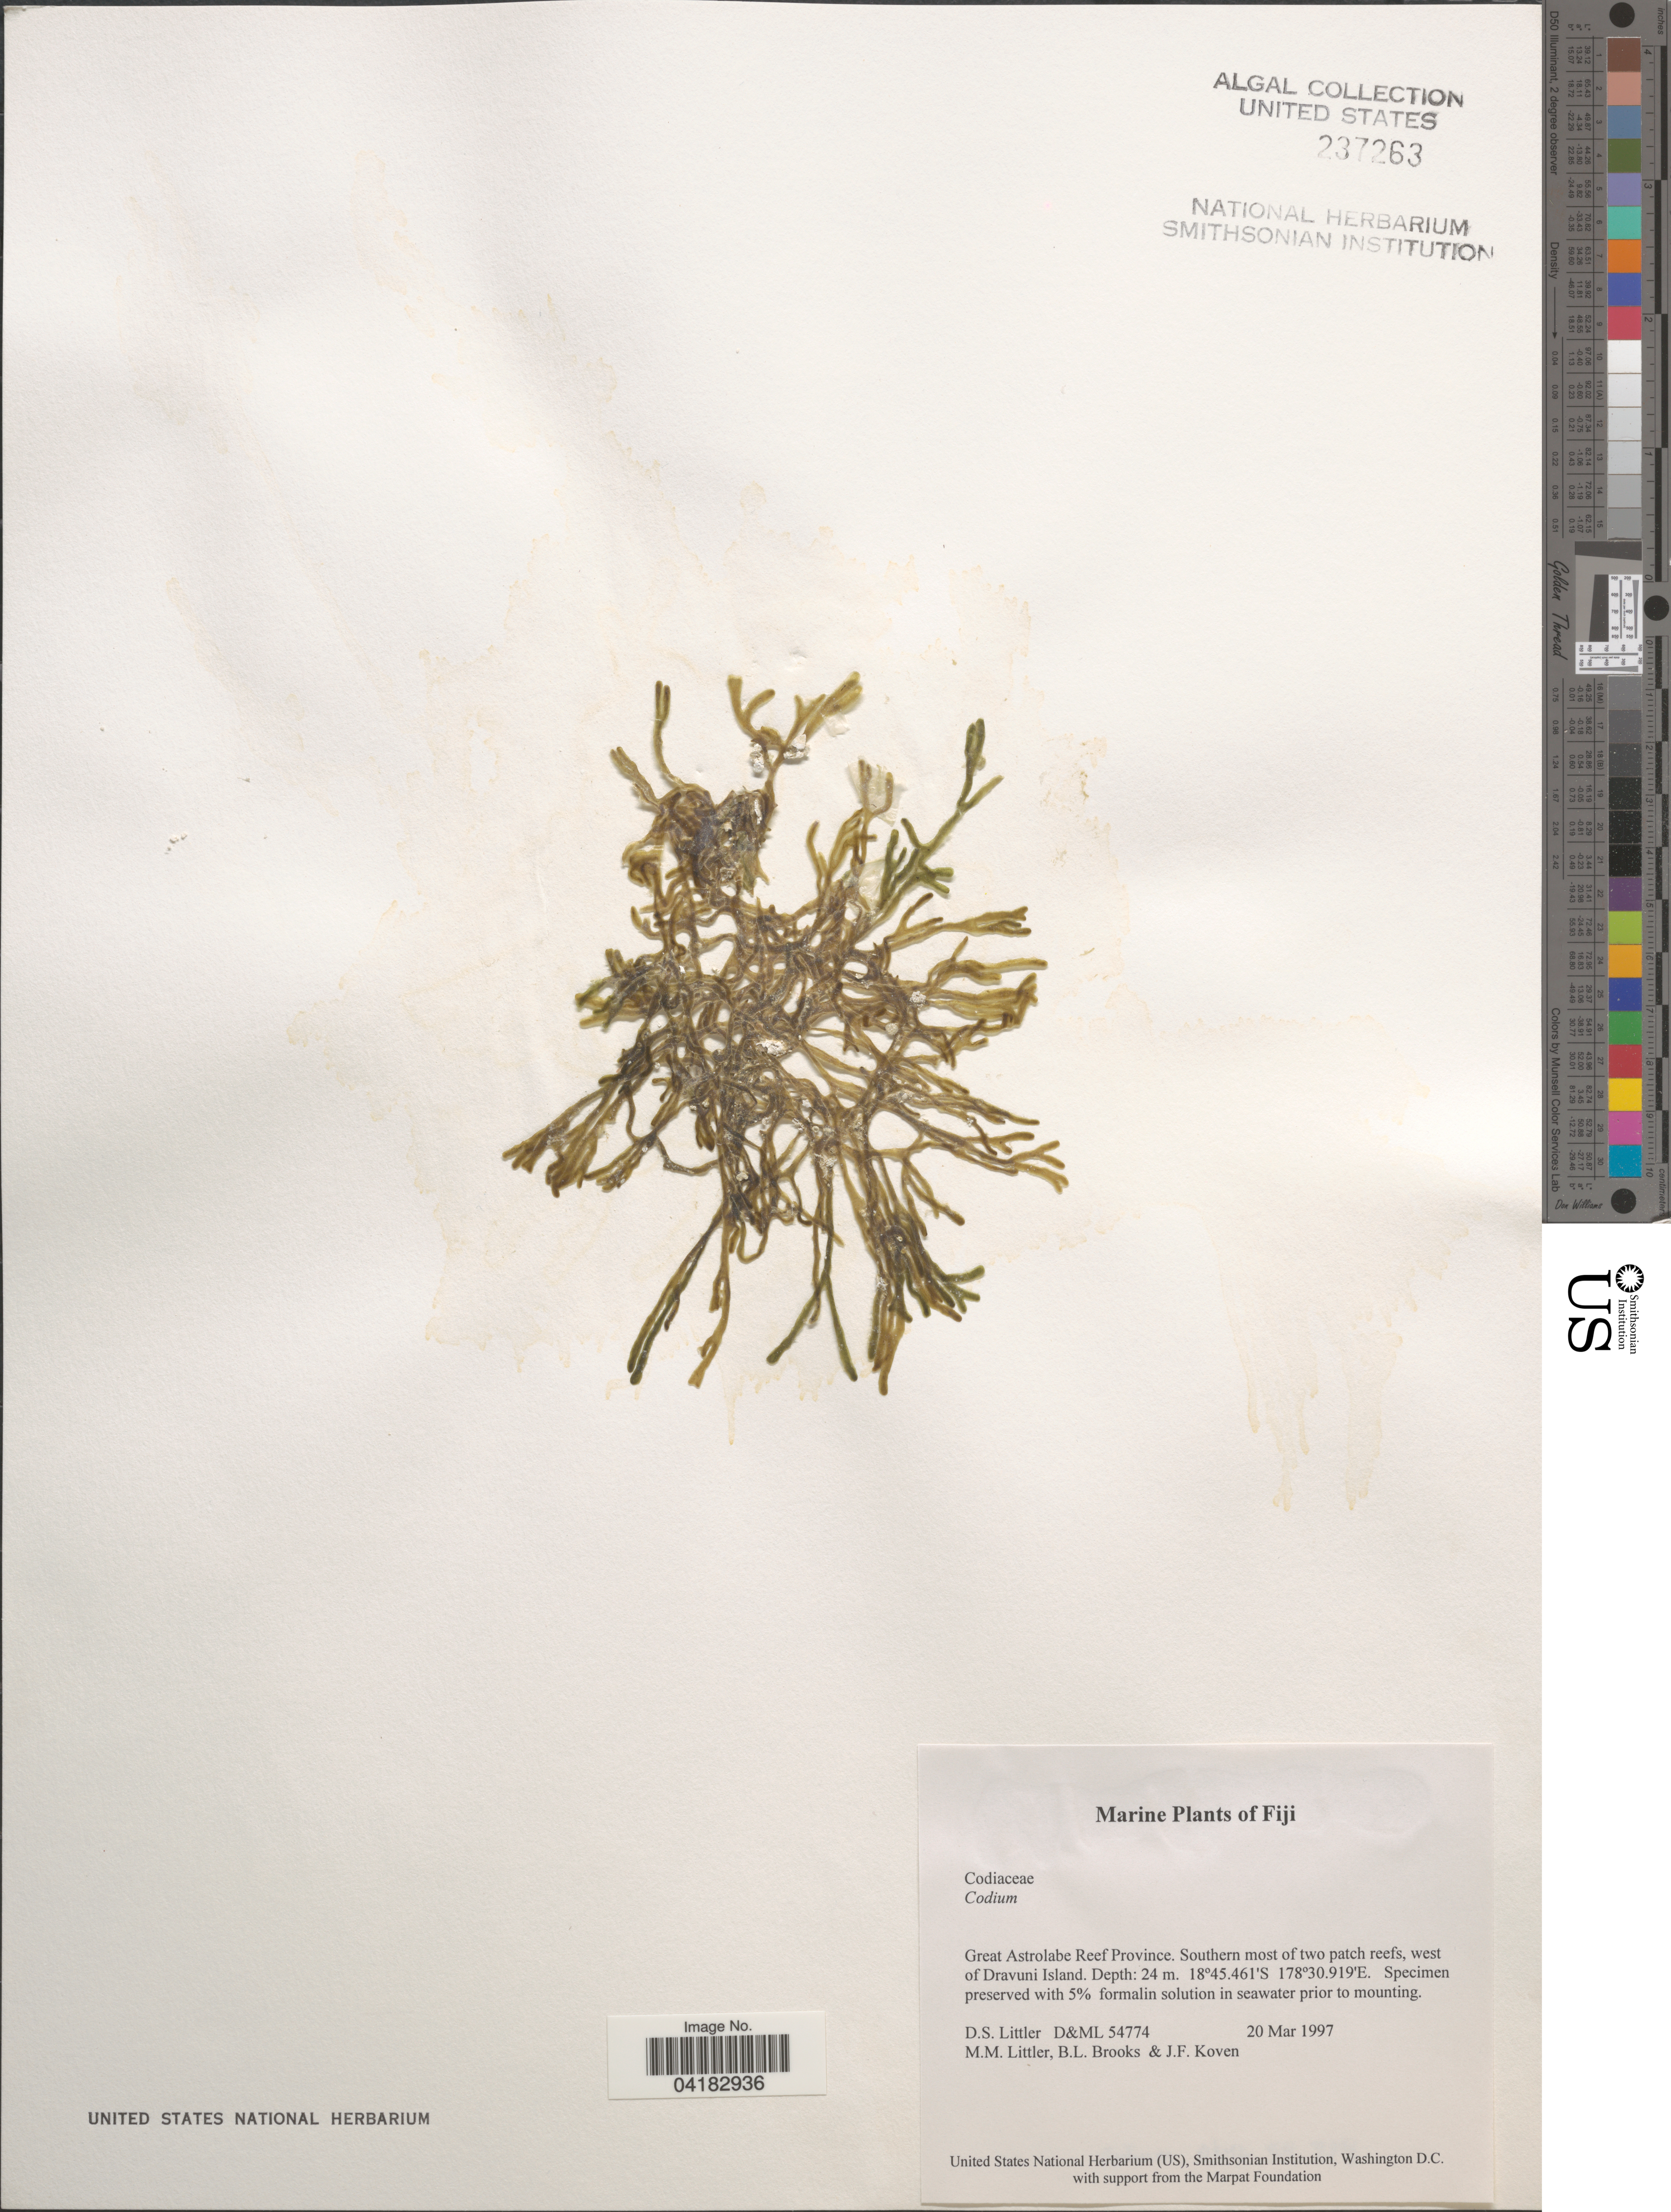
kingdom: Plantae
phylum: Chlorophyta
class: Ulvophyceae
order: Bryopsidales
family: Codiaceae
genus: Codium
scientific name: Codium sp.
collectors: D. S. Littler, B. Brooks & J. Koven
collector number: D&ML54774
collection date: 1997-03-20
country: Fiji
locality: Great Astrolabe Reef Province. Southern most of two patch reefs, west of Dravuni Island.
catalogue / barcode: US 237263